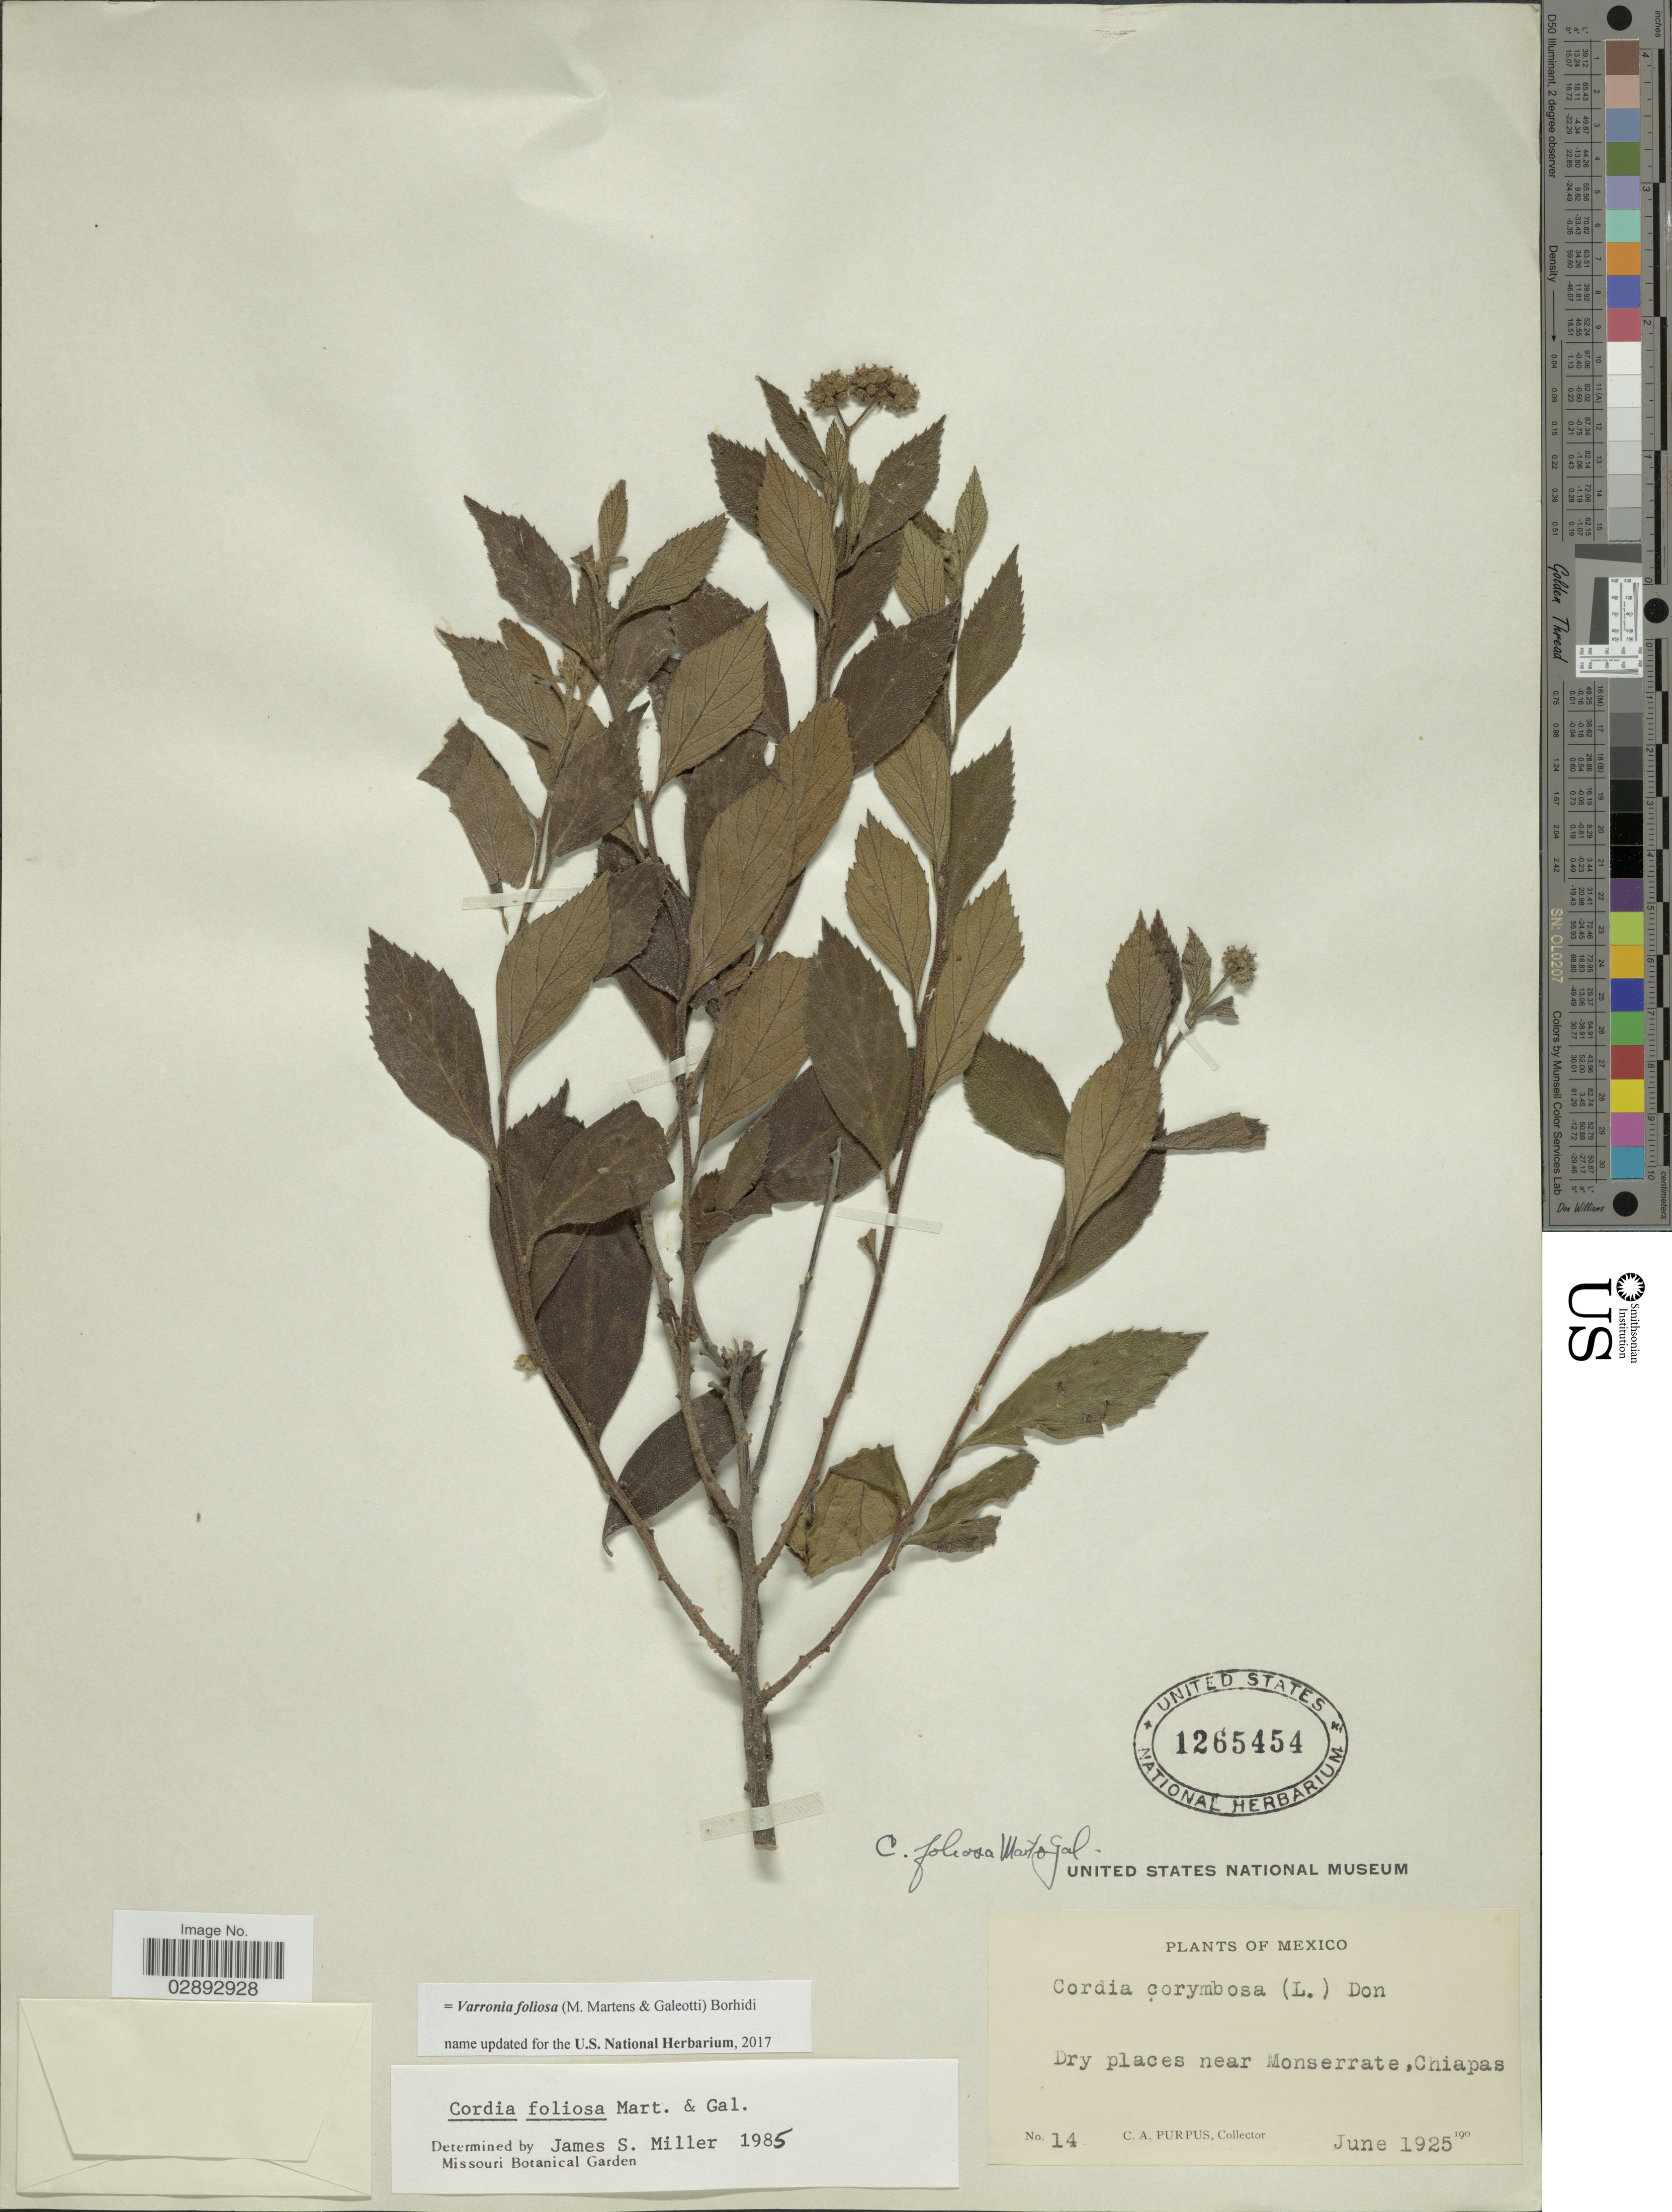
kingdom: Plantae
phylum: Tracheophyta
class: Magnoliopsida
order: Boraginales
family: Cordiaceae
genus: Varronia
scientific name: Varronia foliosa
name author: (M. Martens & Galeotti) Borhidi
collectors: C. A. Purpus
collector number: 14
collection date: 1925-06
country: Mexico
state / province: Chiapas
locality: Dry places near Monserrate.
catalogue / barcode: US 1265454